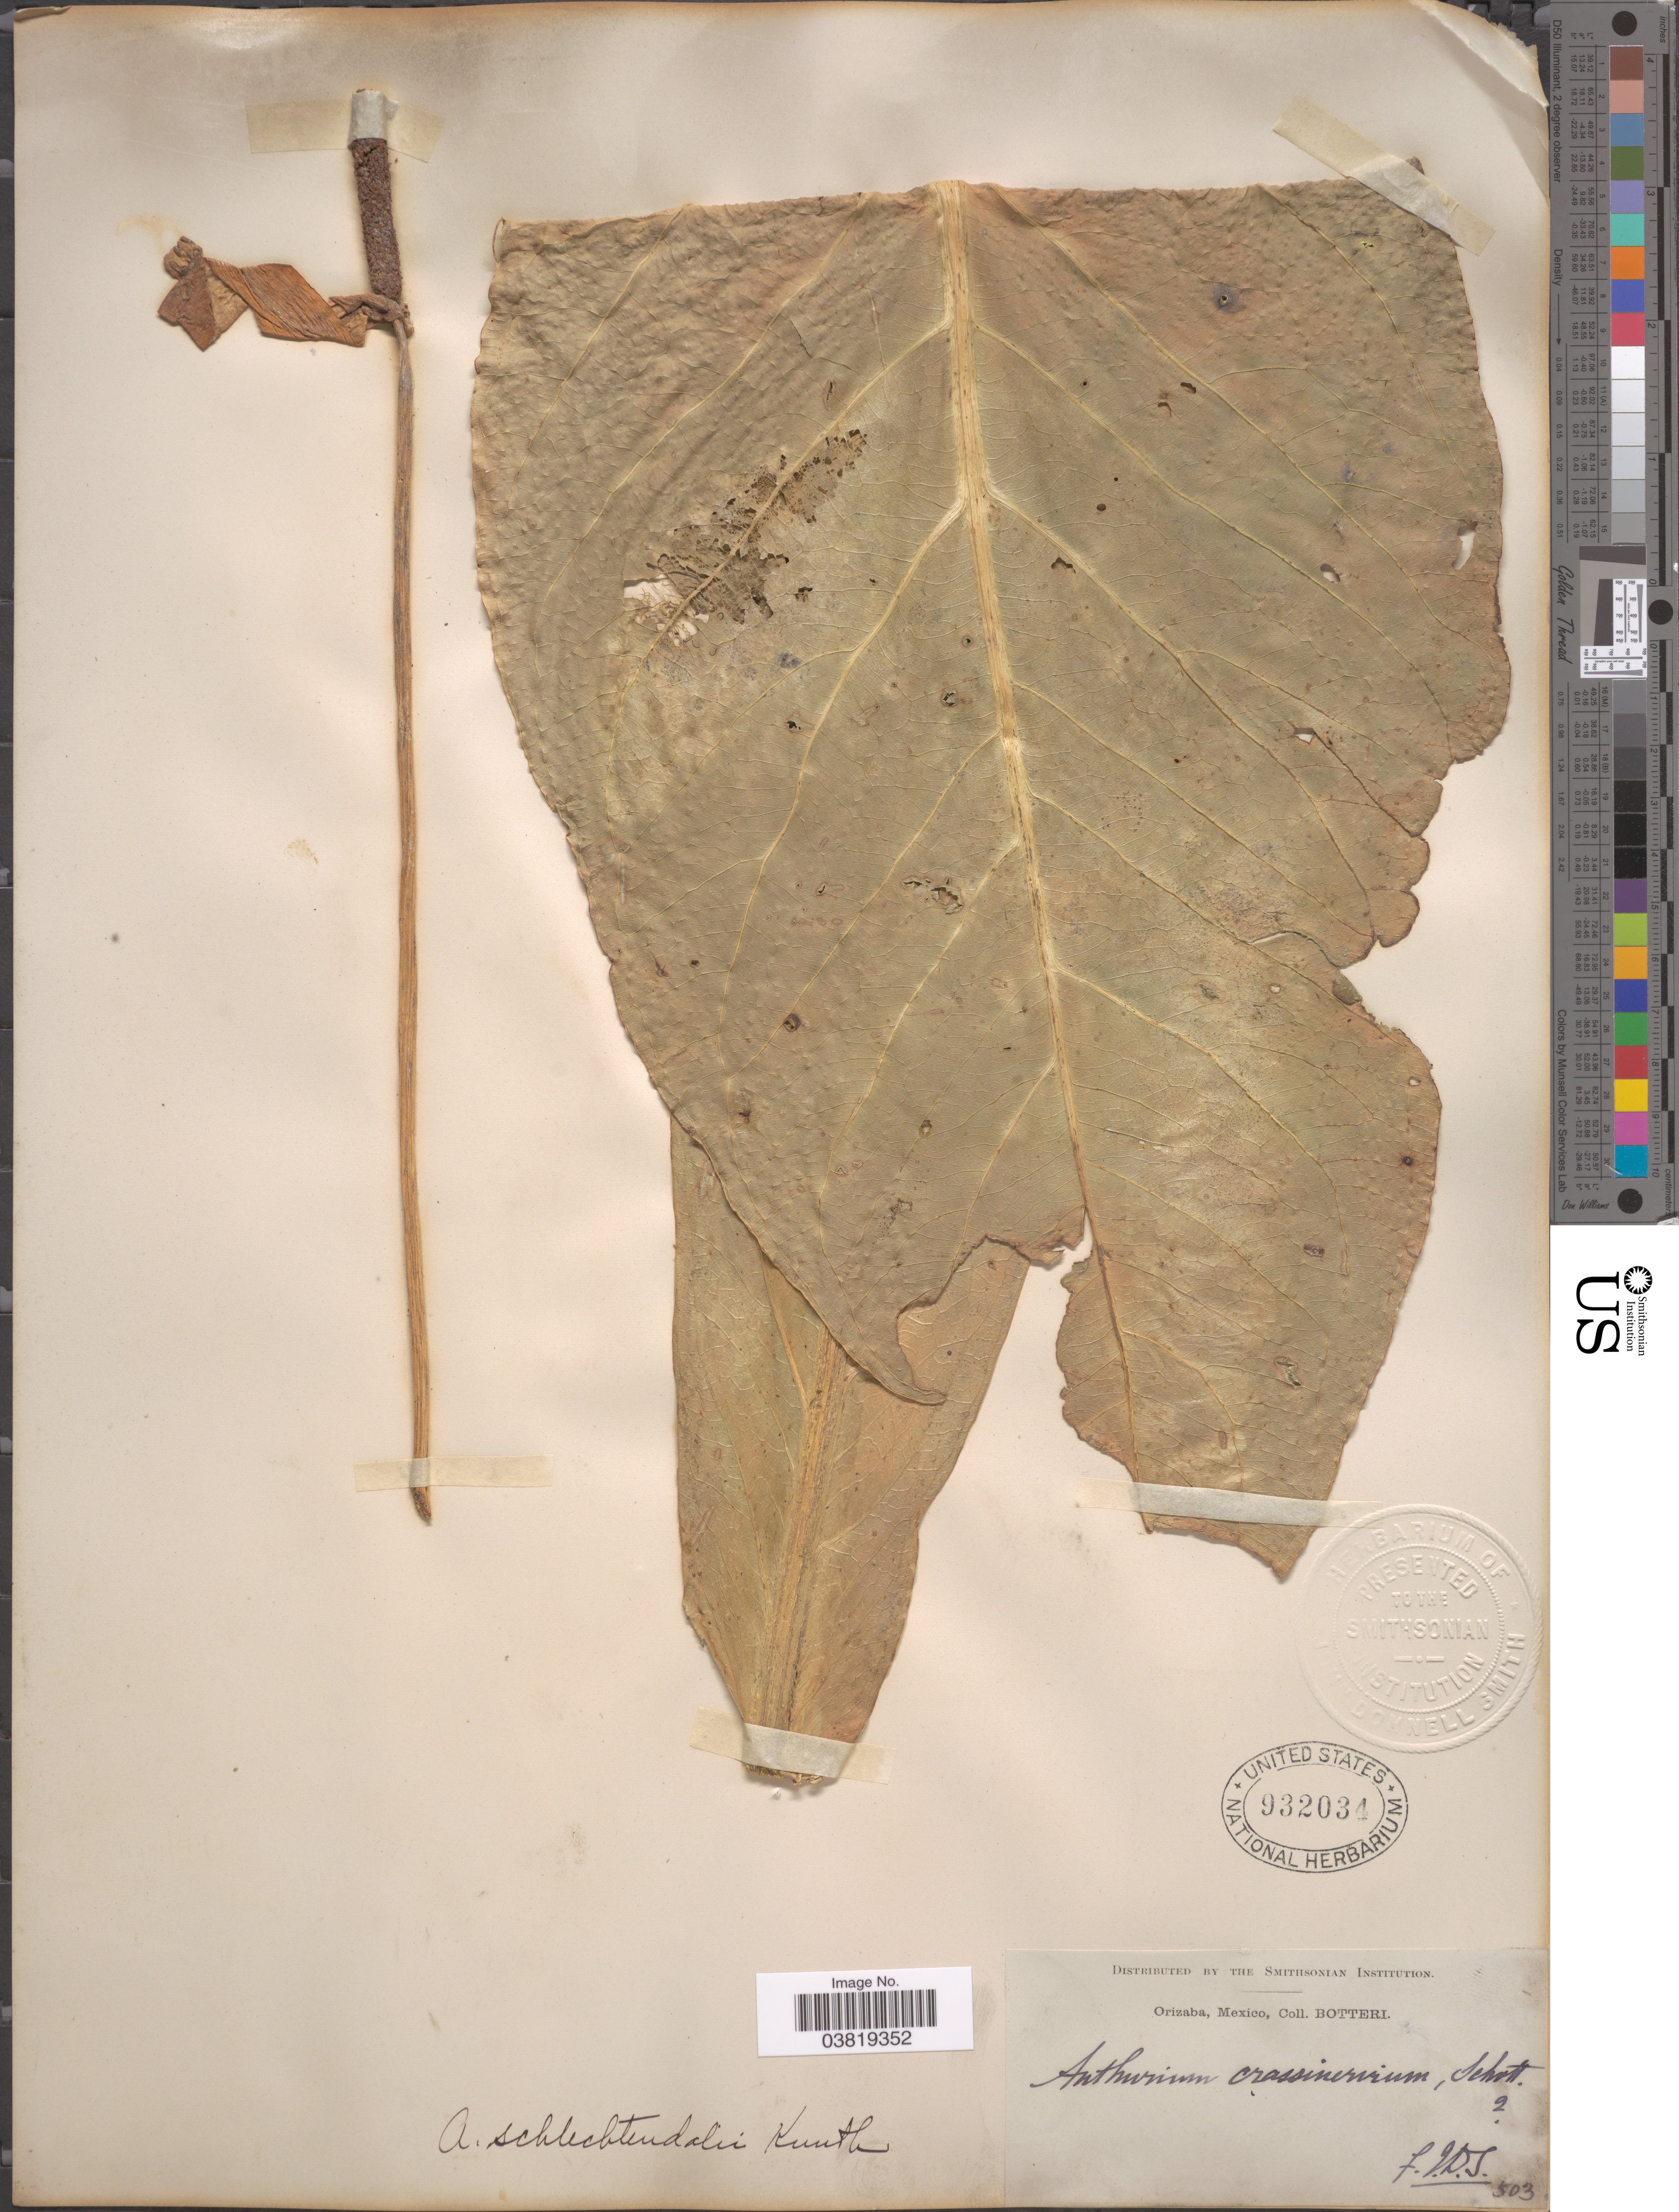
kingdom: Plantae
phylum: Tracheophyta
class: Liliopsida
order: Alismatales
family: Araceae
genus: Anthurium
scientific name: Anthurium schlechtendalii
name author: Kunth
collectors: -. Botteri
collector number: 503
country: Mexico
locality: Orizaba.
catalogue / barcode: US 932034